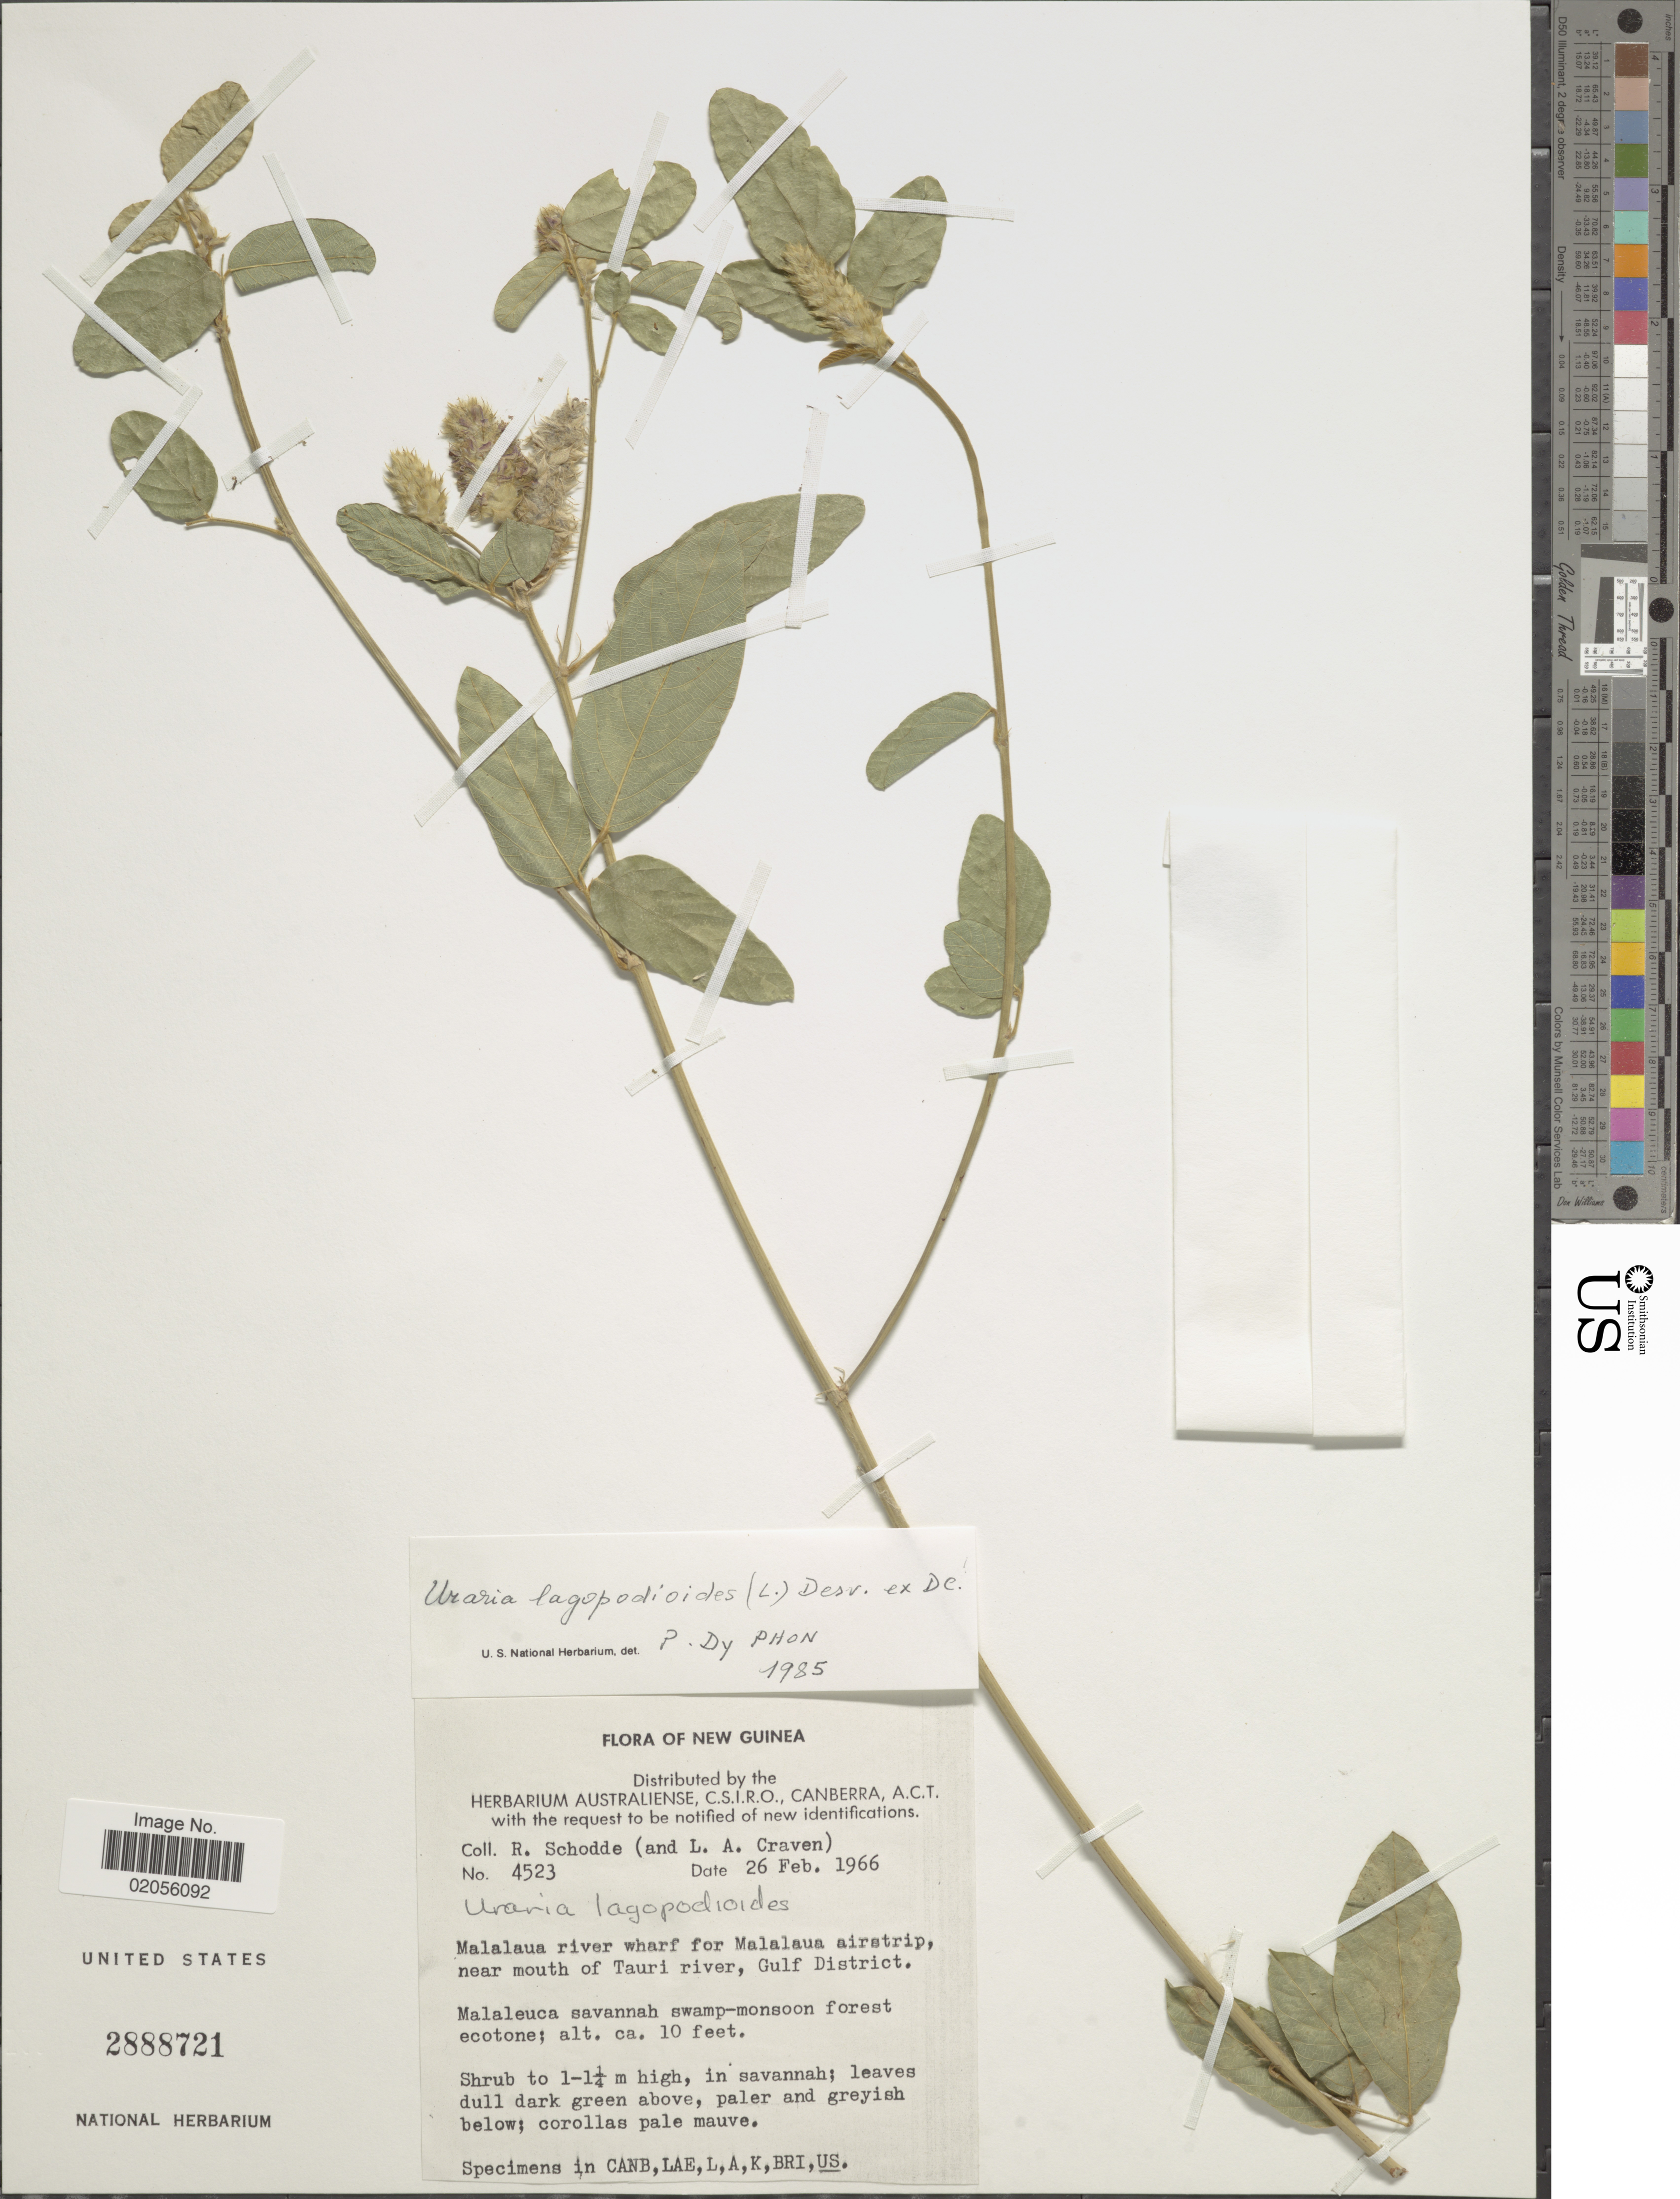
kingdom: Plantae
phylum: Tracheophyta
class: Magnoliopsida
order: Fabales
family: Fabaceae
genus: Uraria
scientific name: Uraria lagopodioides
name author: (L.) Desv. ex DC.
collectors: R. Schodde & L. A. Craven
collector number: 4523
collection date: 1966-02-26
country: Papua New Guinea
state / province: Gulf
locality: New Guinea. Malalaua river wharf for Malalaua airstrip, near mouth of Tauri river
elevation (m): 3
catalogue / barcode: US 2888721